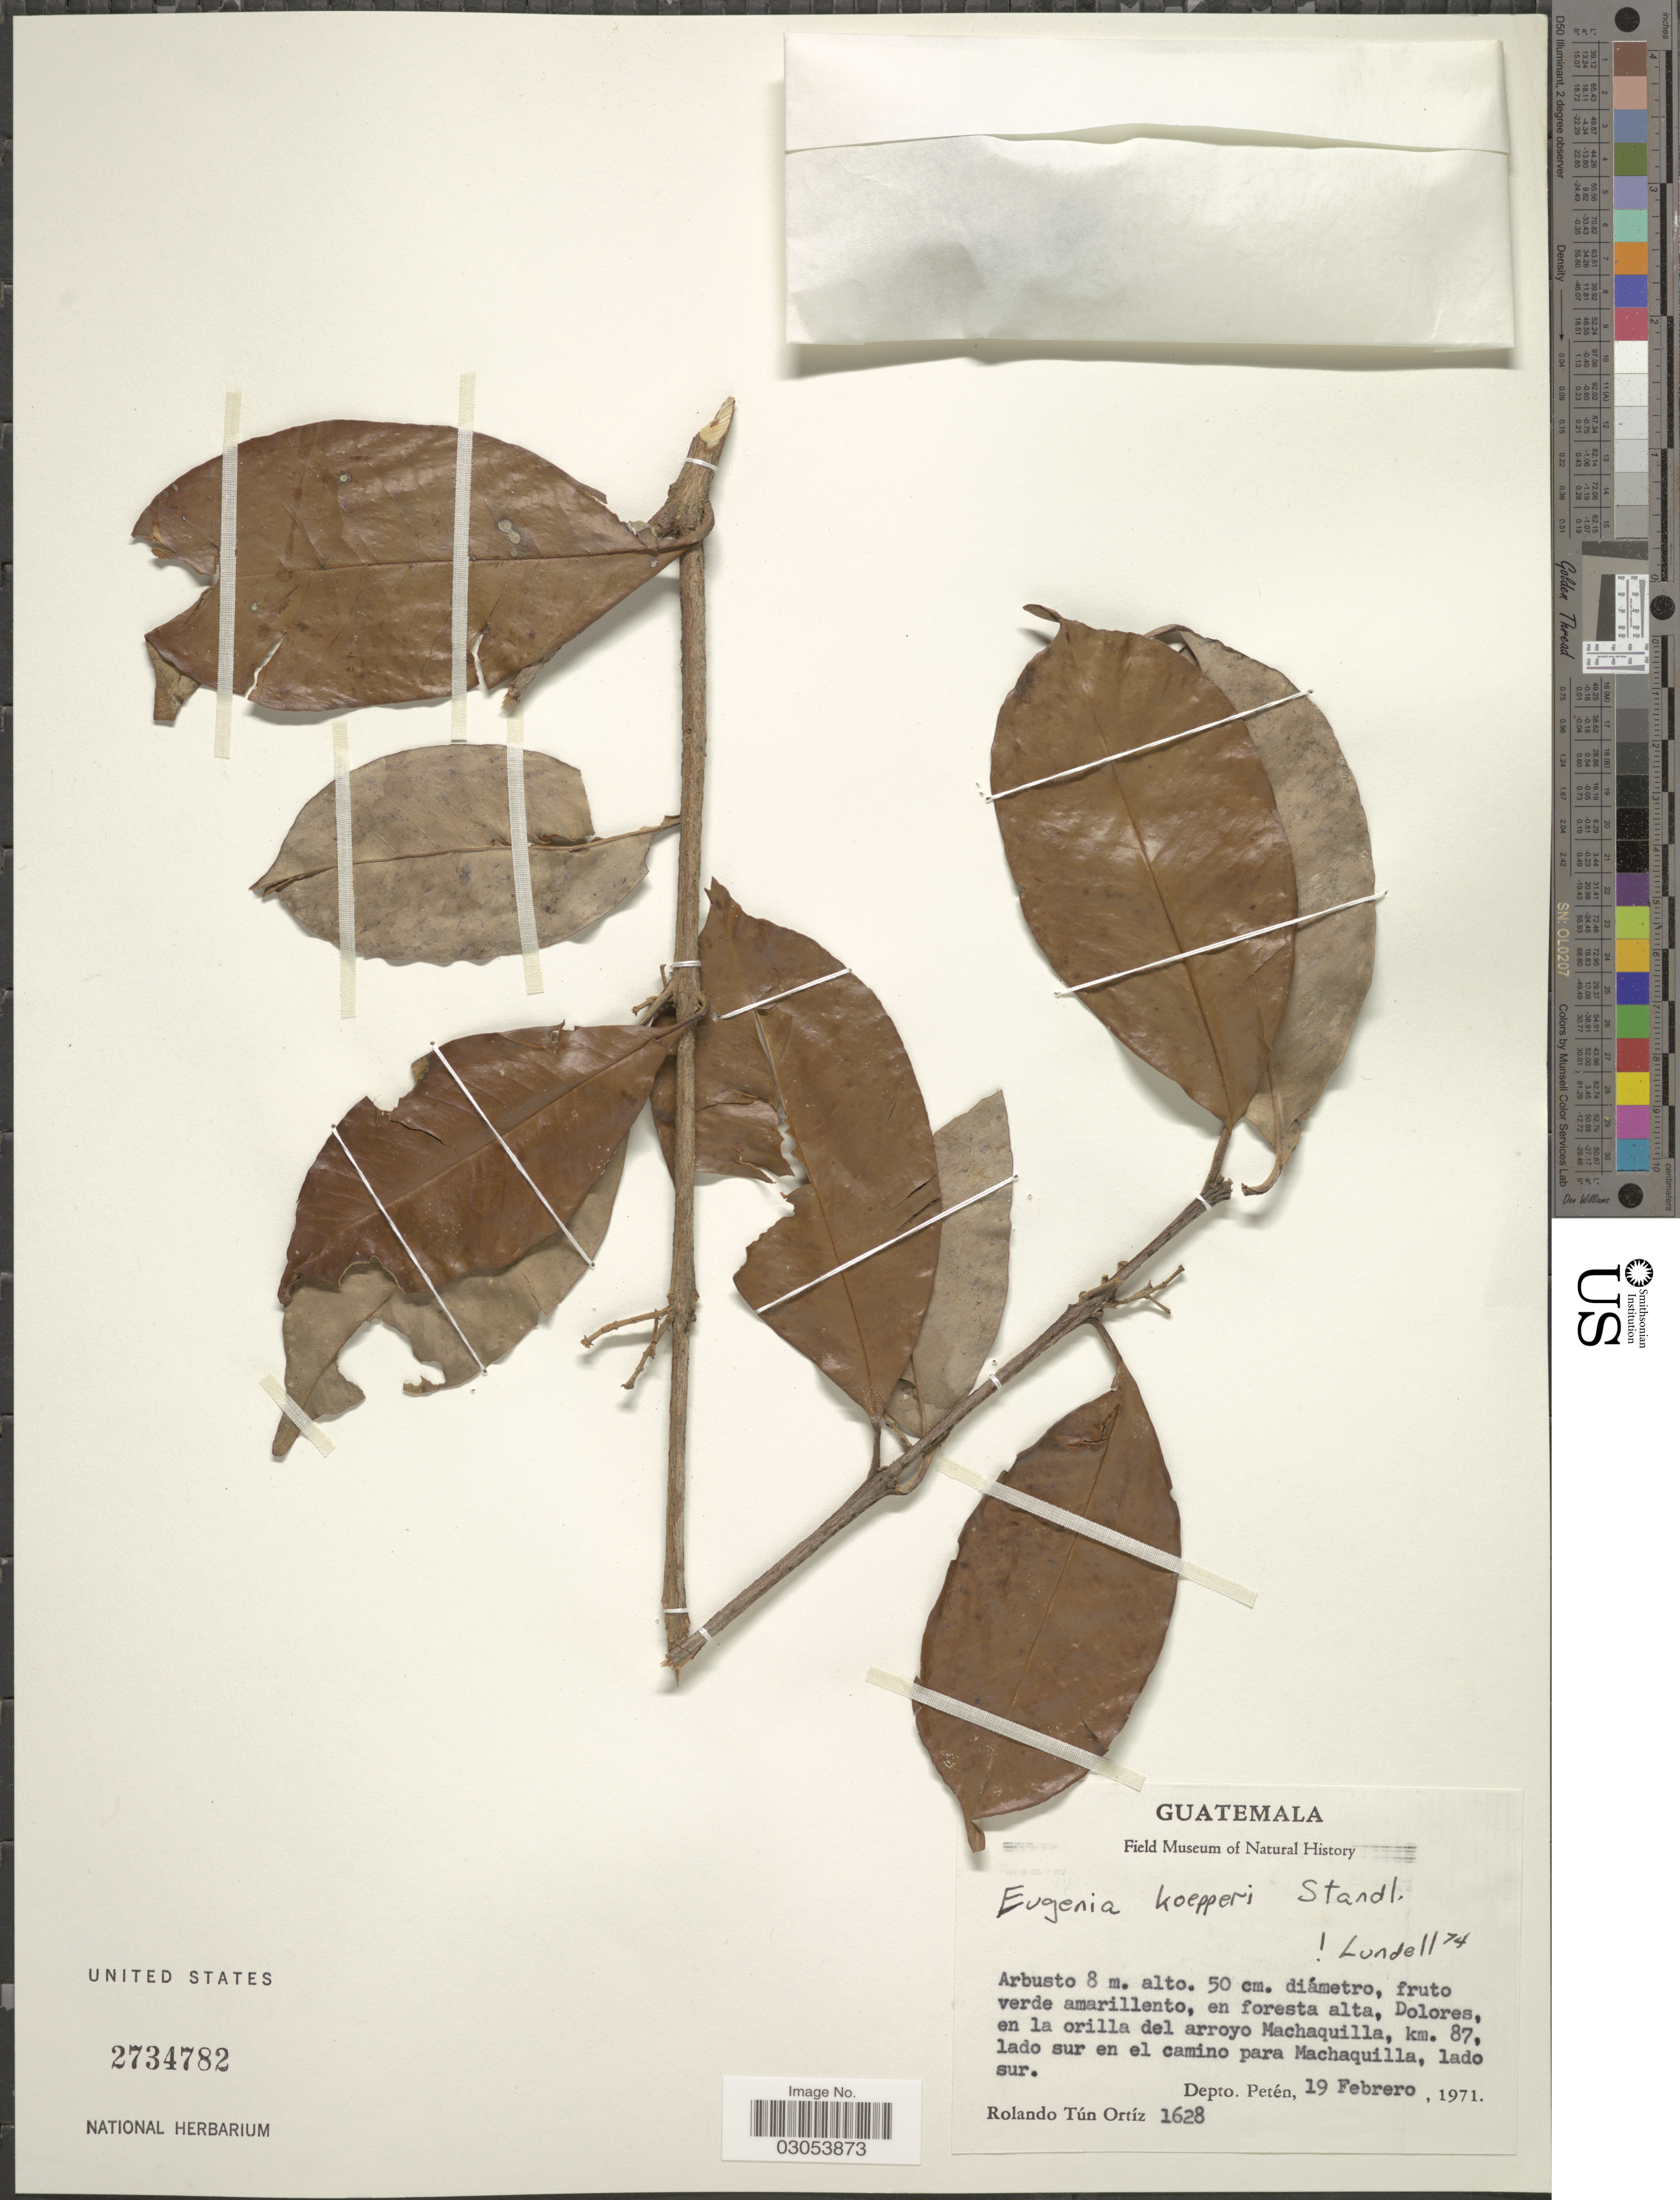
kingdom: Plantae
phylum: Tracheophyta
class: Magnoliopsida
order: Myrtales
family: Myrtaceae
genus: Eugenia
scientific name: Eugenia koepperi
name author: Standl. in Yunck.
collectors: R. Tún Ortíz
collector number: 1628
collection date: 1971-02-19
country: Guatemala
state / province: El Petén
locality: En la orilla del arroyo Machaquilla, km. 87, lado sur en el camino para Machaquilla, Dept. Petén.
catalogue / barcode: US 2734782